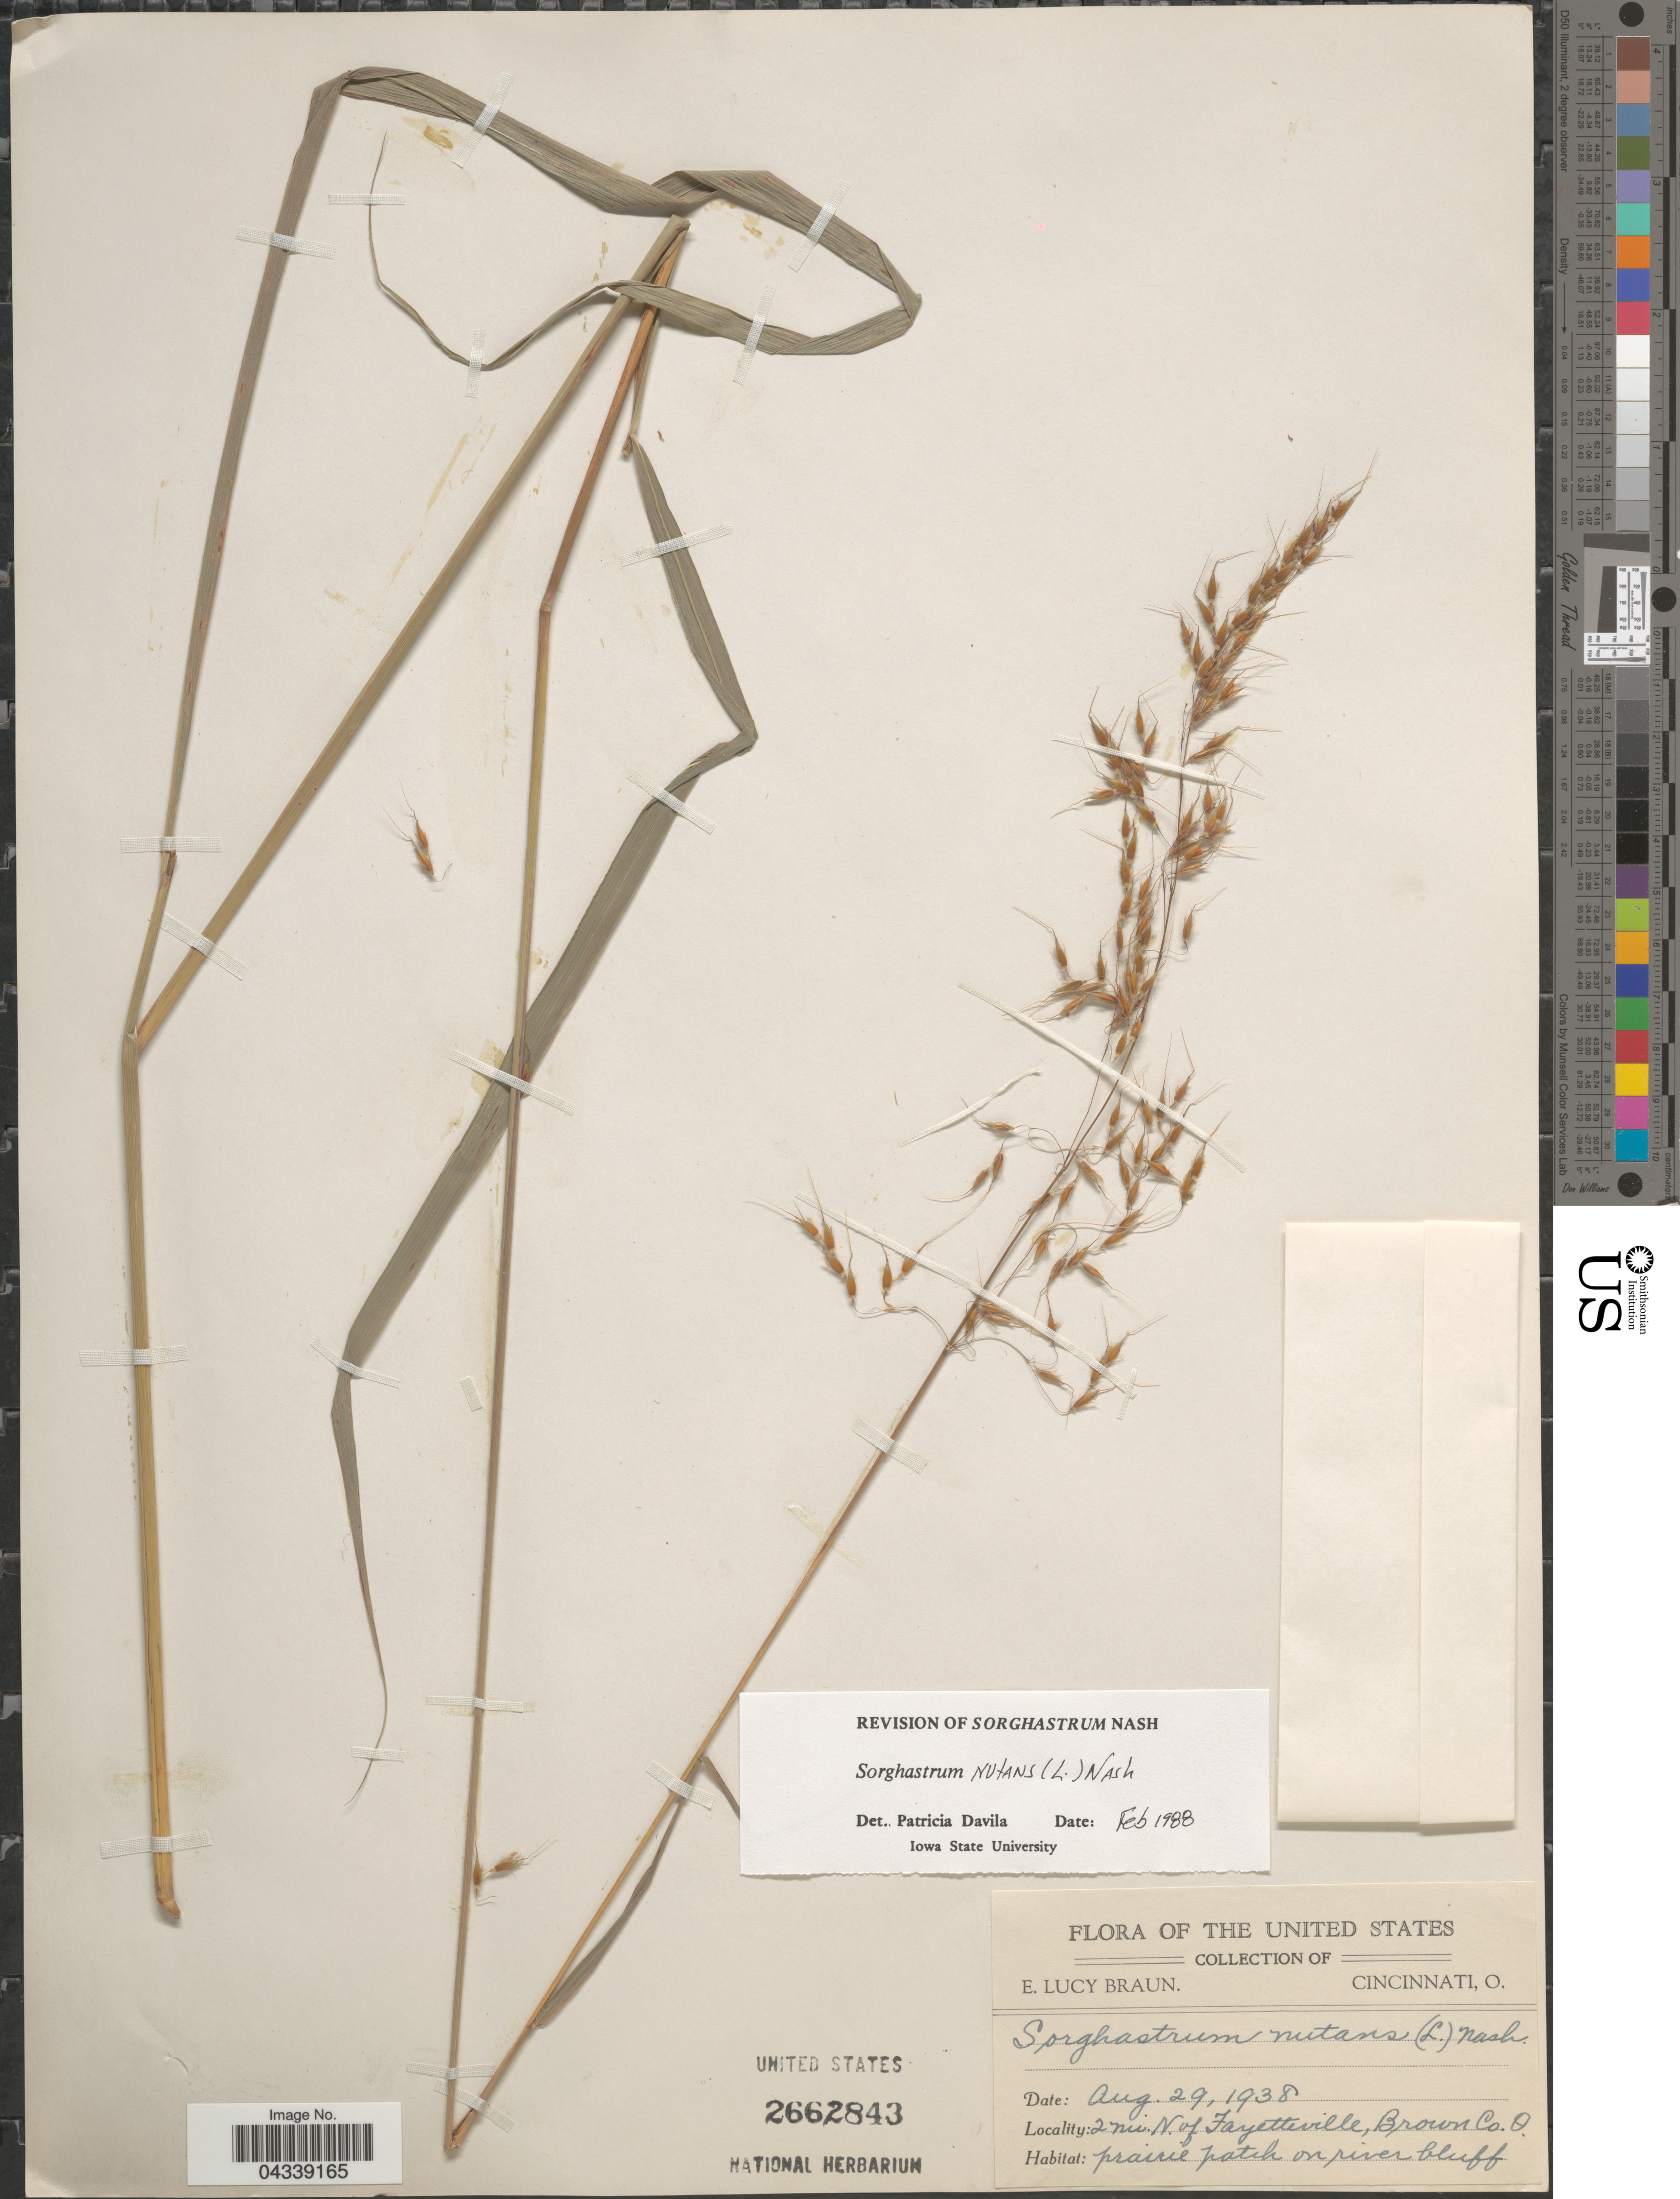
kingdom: Plantae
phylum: Tracheophyta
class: Liliopsida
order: Poales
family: Poaceae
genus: Sorghastrum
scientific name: Sorghastrum nutans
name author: (L.) Nash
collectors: E. L. Braun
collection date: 1938-08-29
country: United States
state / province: Ohio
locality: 2 mi. N. of Fayetteville, Brown Co.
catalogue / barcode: US 2662843